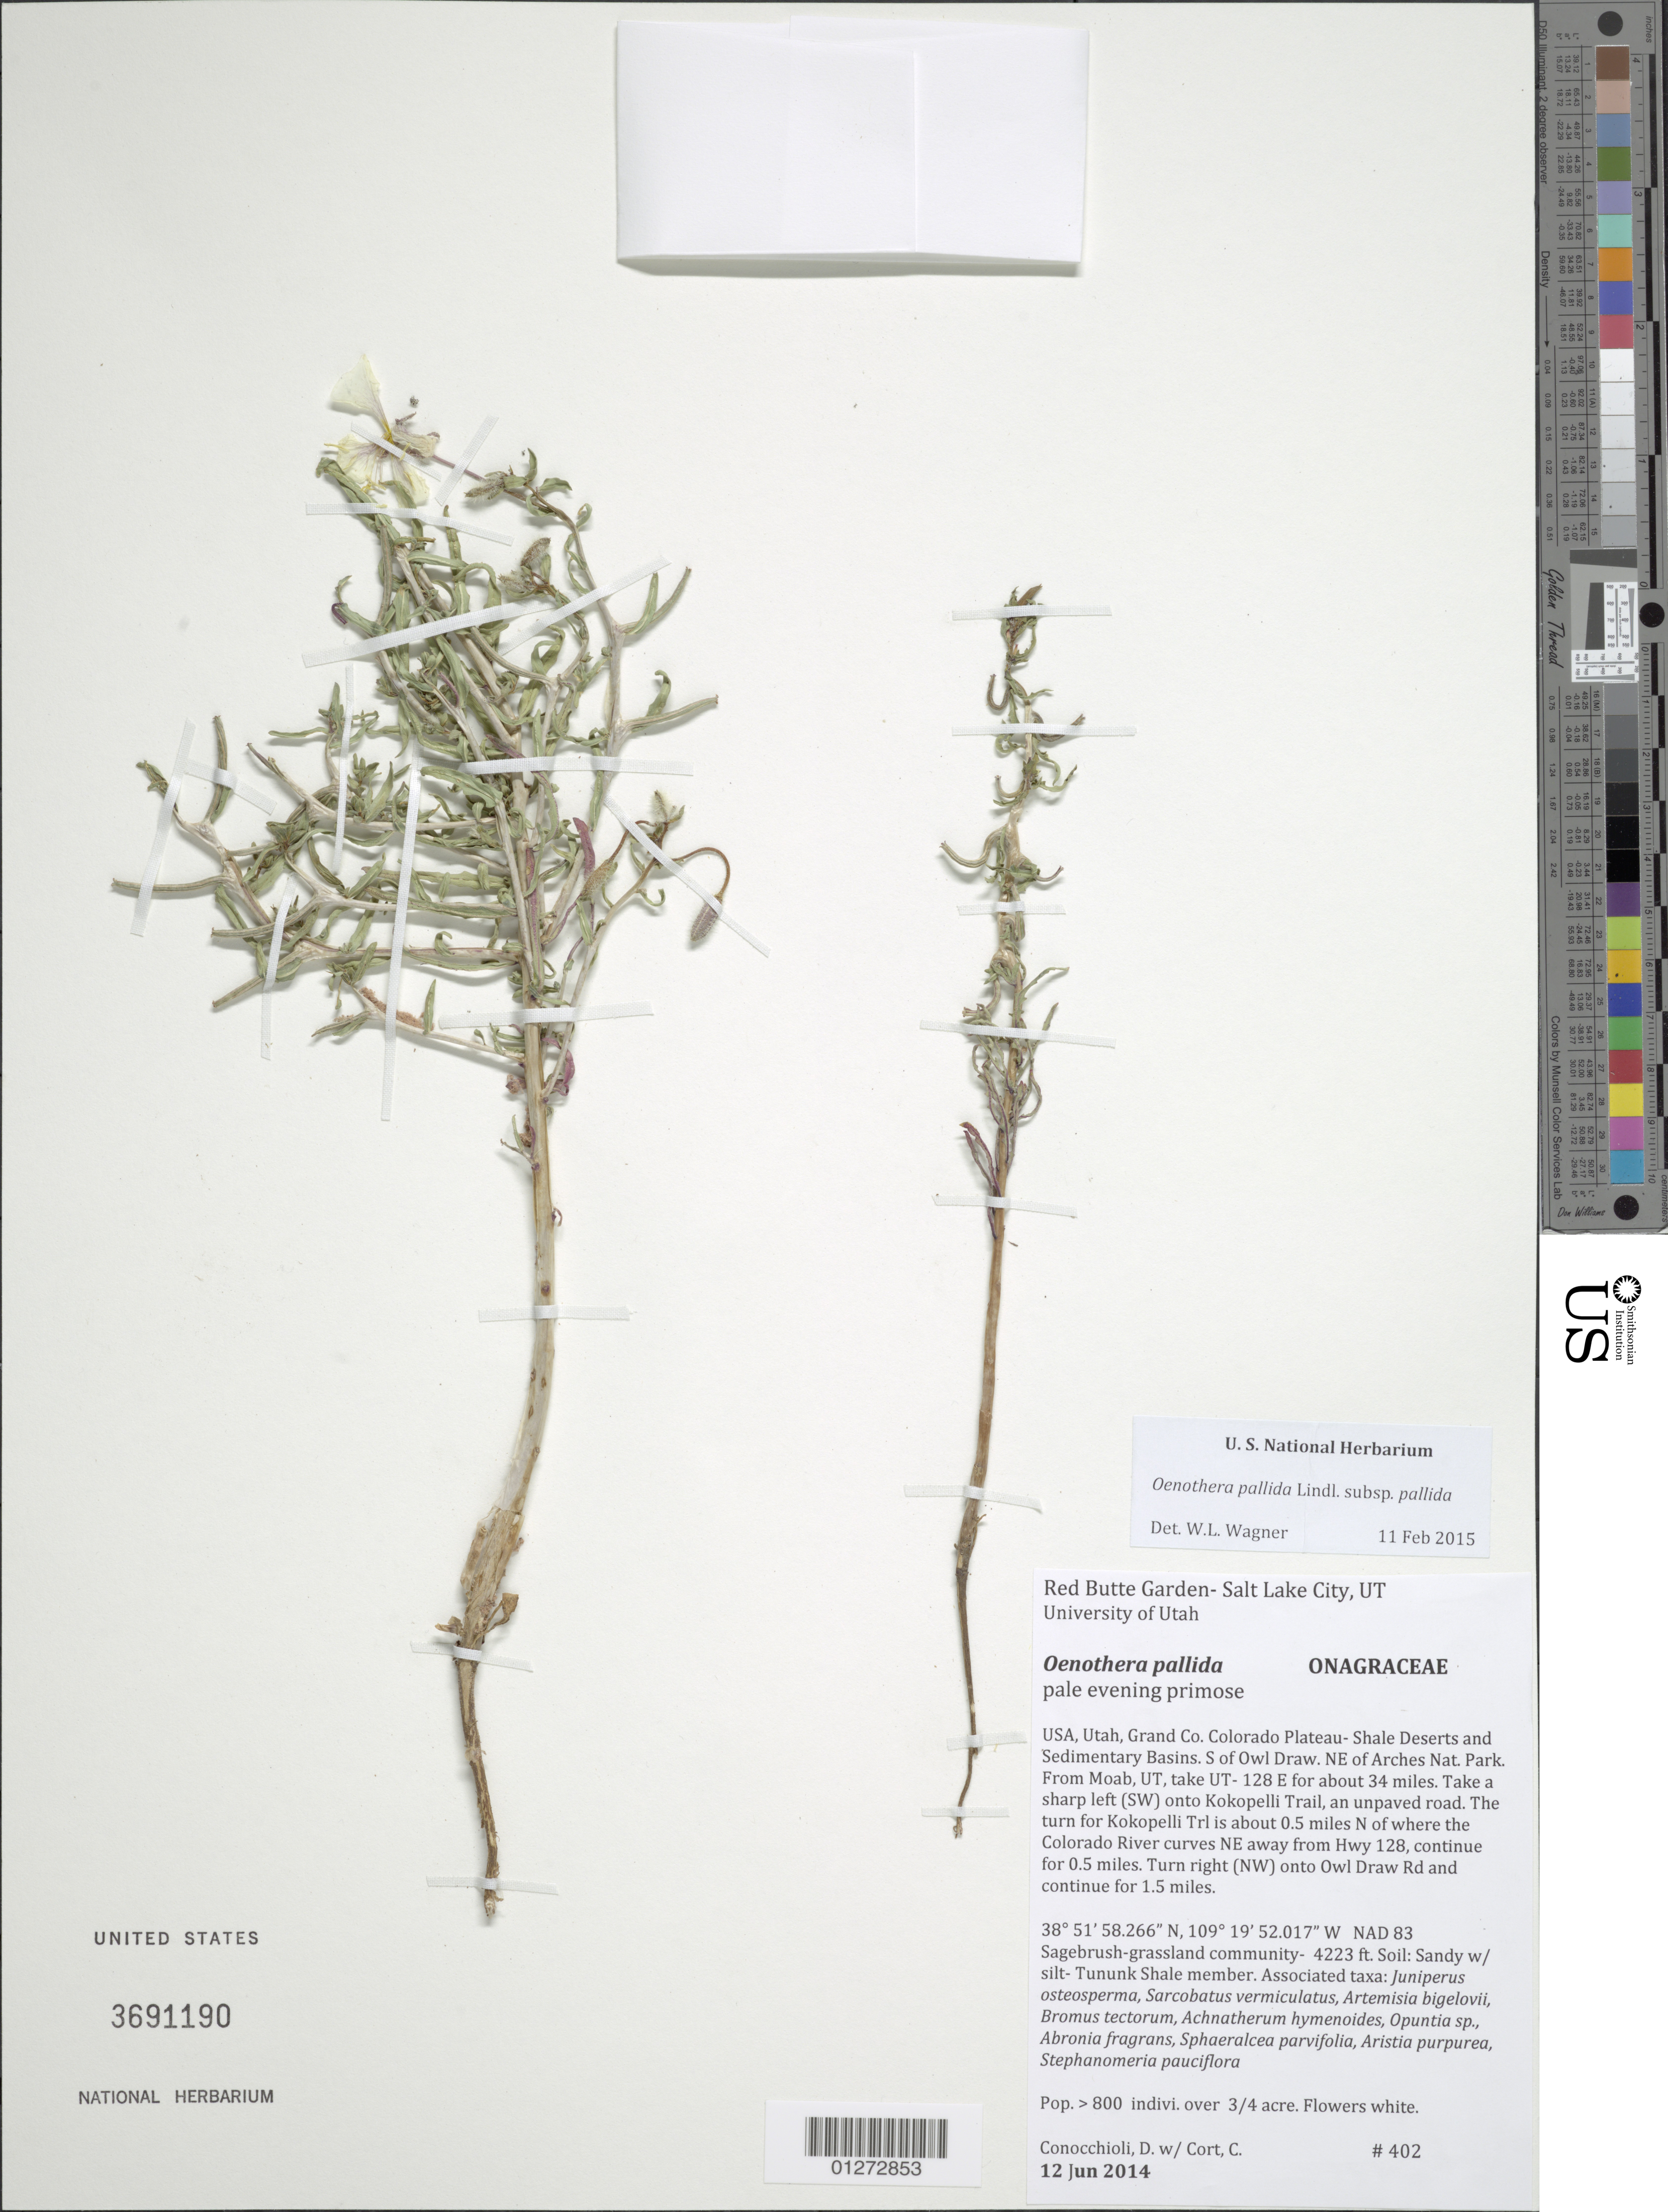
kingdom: Plantae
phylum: Tracheophyta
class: Magnoliopsida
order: Myrtales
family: Onagraceae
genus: Oenothera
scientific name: Oenothera pallida subsp. pallida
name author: Lindl.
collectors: D. Conocchioli & C. Cort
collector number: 402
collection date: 2014-06-12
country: United States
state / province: Utah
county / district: Grand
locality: Colorado Plateau - Shale Deserts and Sedimentary Basins, S of Owl Draw, NE of Arches Nat. Park. From Moab, UT, take UT-128 E for about 34 miles, take a sharp left (SW) onto Kokopelli Trail, an unpaved road. The turn for Kokopelli Trl is about 0.5 miles N of where the Colorado River curves NE away from Hwy 128, continue for 0.5 miles. Turn right (NW) onto Owl Draw Rd. and continue for 1.5 miles.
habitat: Sagebrush-grassland community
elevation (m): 1287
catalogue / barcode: US 3691190